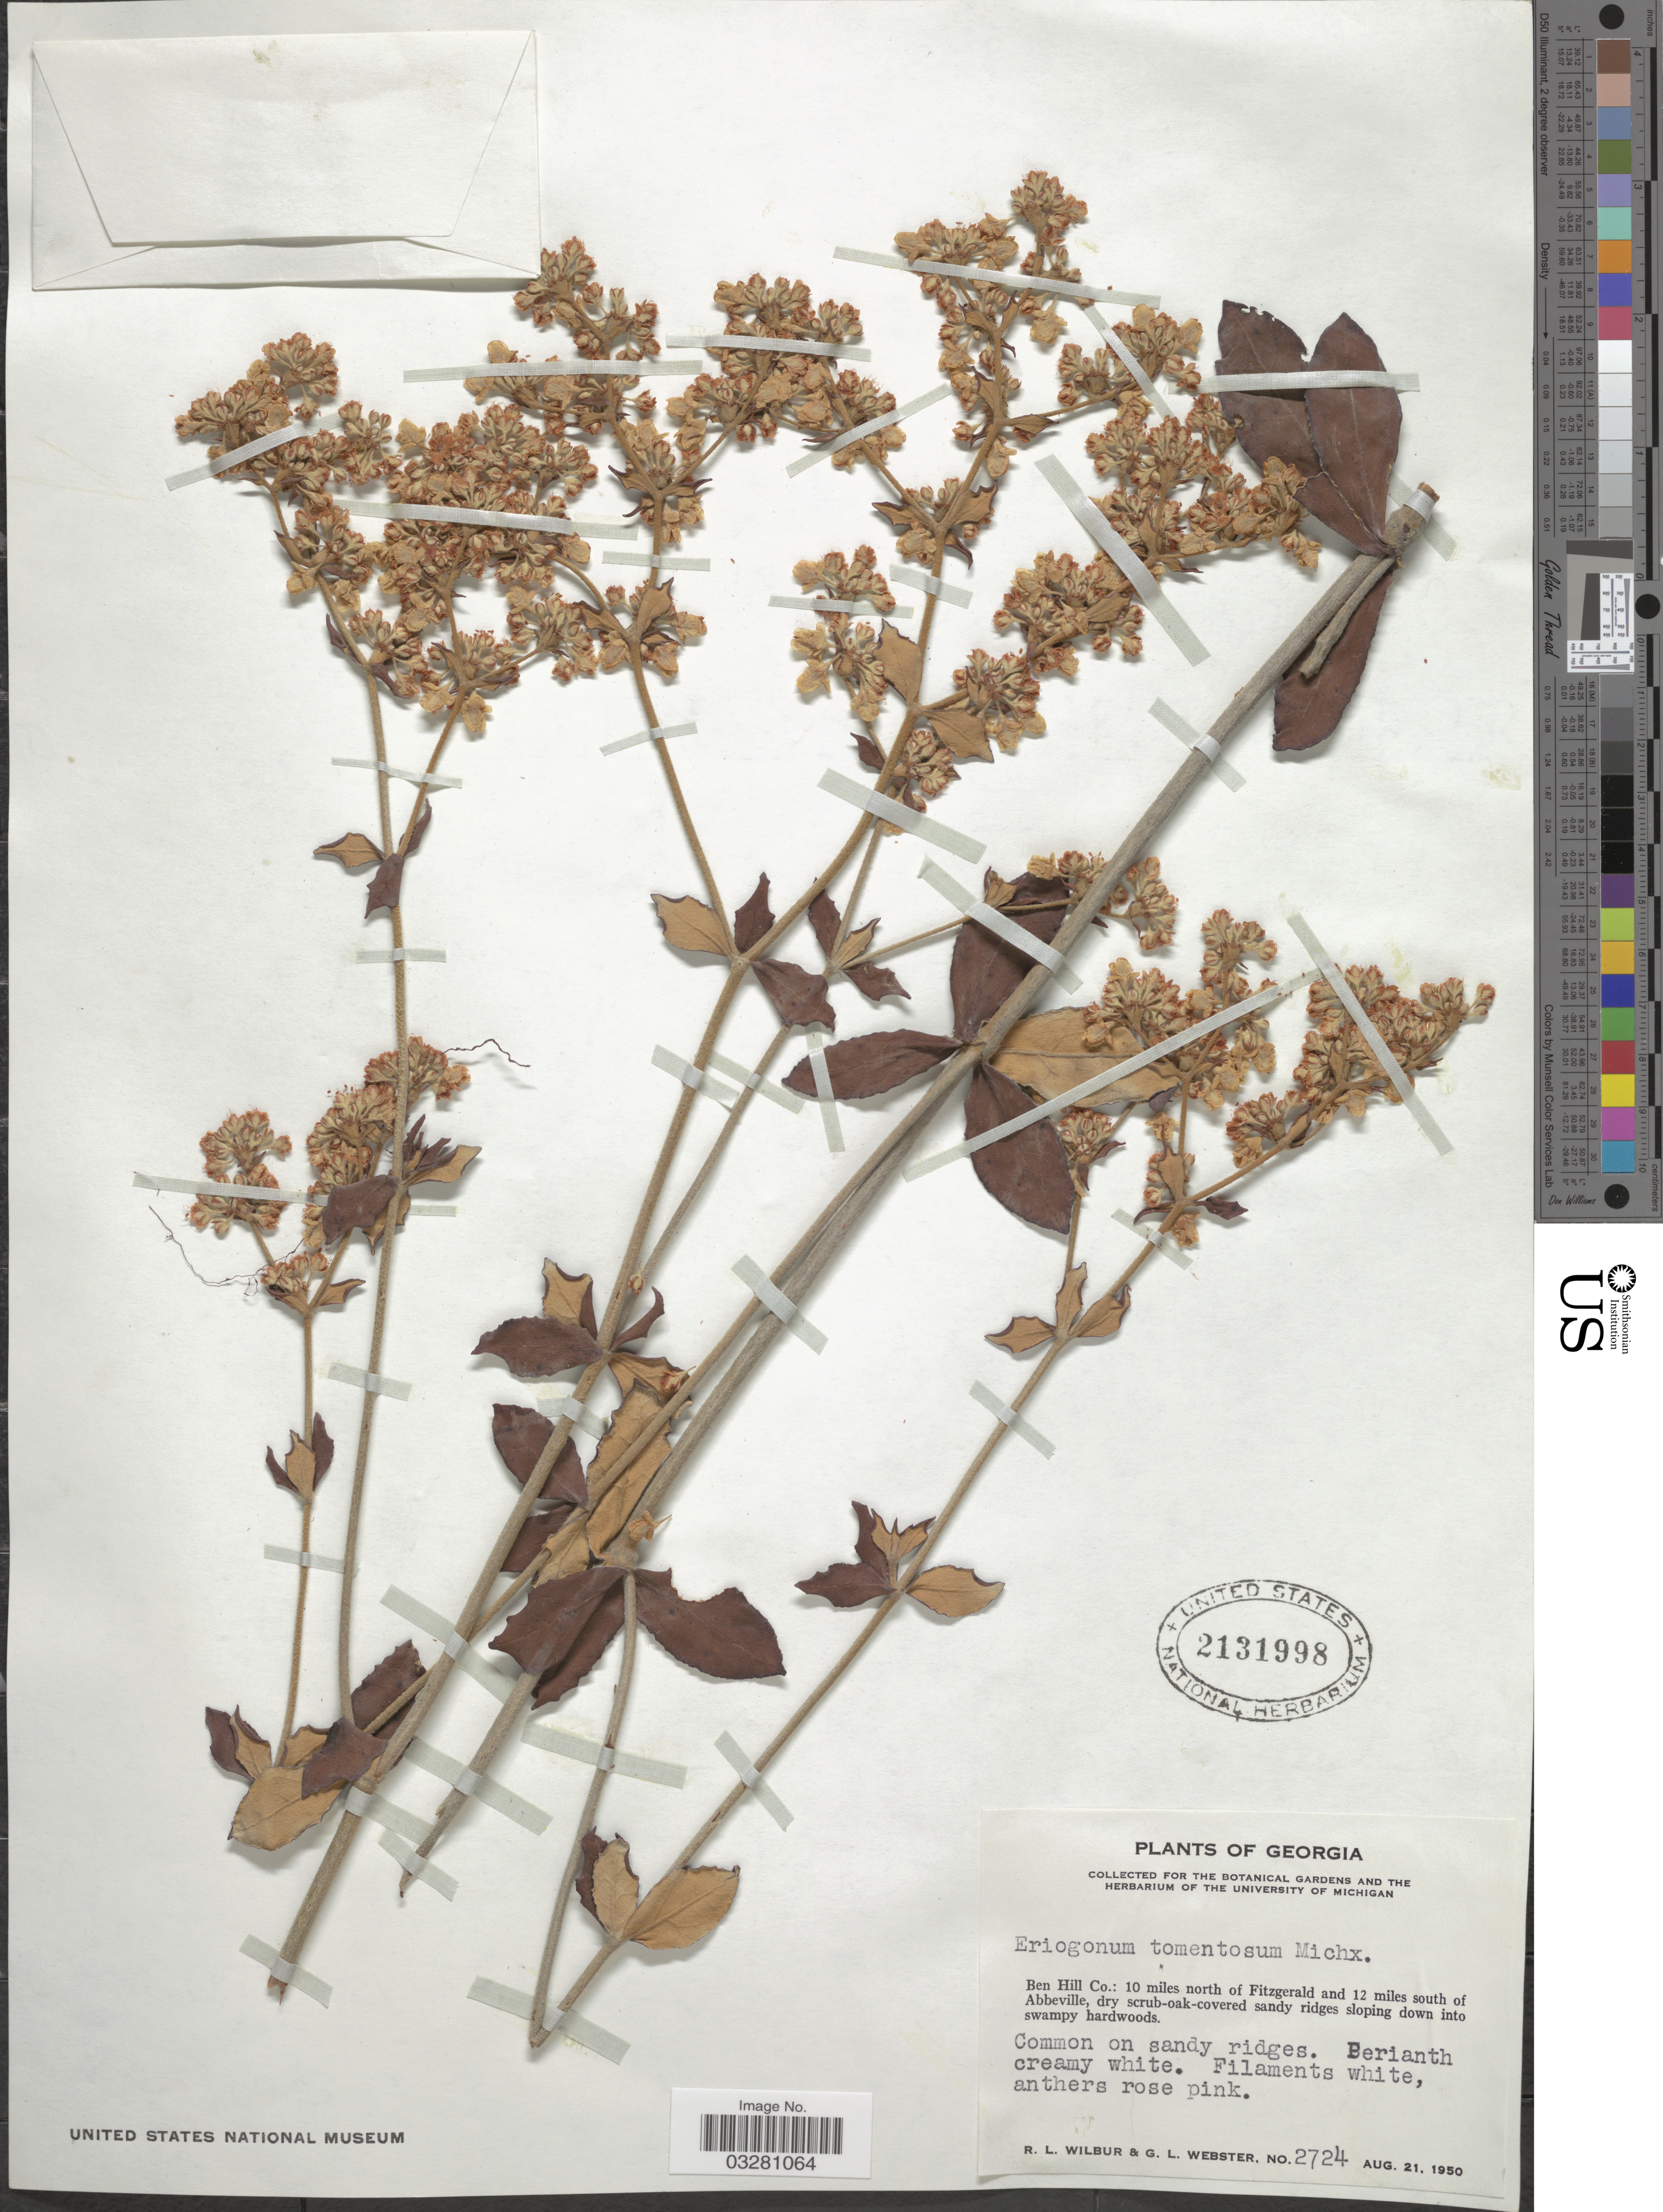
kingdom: Plantae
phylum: Tracheophyta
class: Magnoliopsida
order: Caryophyllales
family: Polygonaceae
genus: Eriogonum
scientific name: Eriogonum tomentosum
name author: Michx.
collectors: R. L. Wilbur & G. L. Webster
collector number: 2724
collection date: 1950-08-21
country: United States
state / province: Georgia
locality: Ben Hill Co.: 10 miles north of Fitzgerald and 12 miles south of Abbeville.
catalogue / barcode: US 2131998